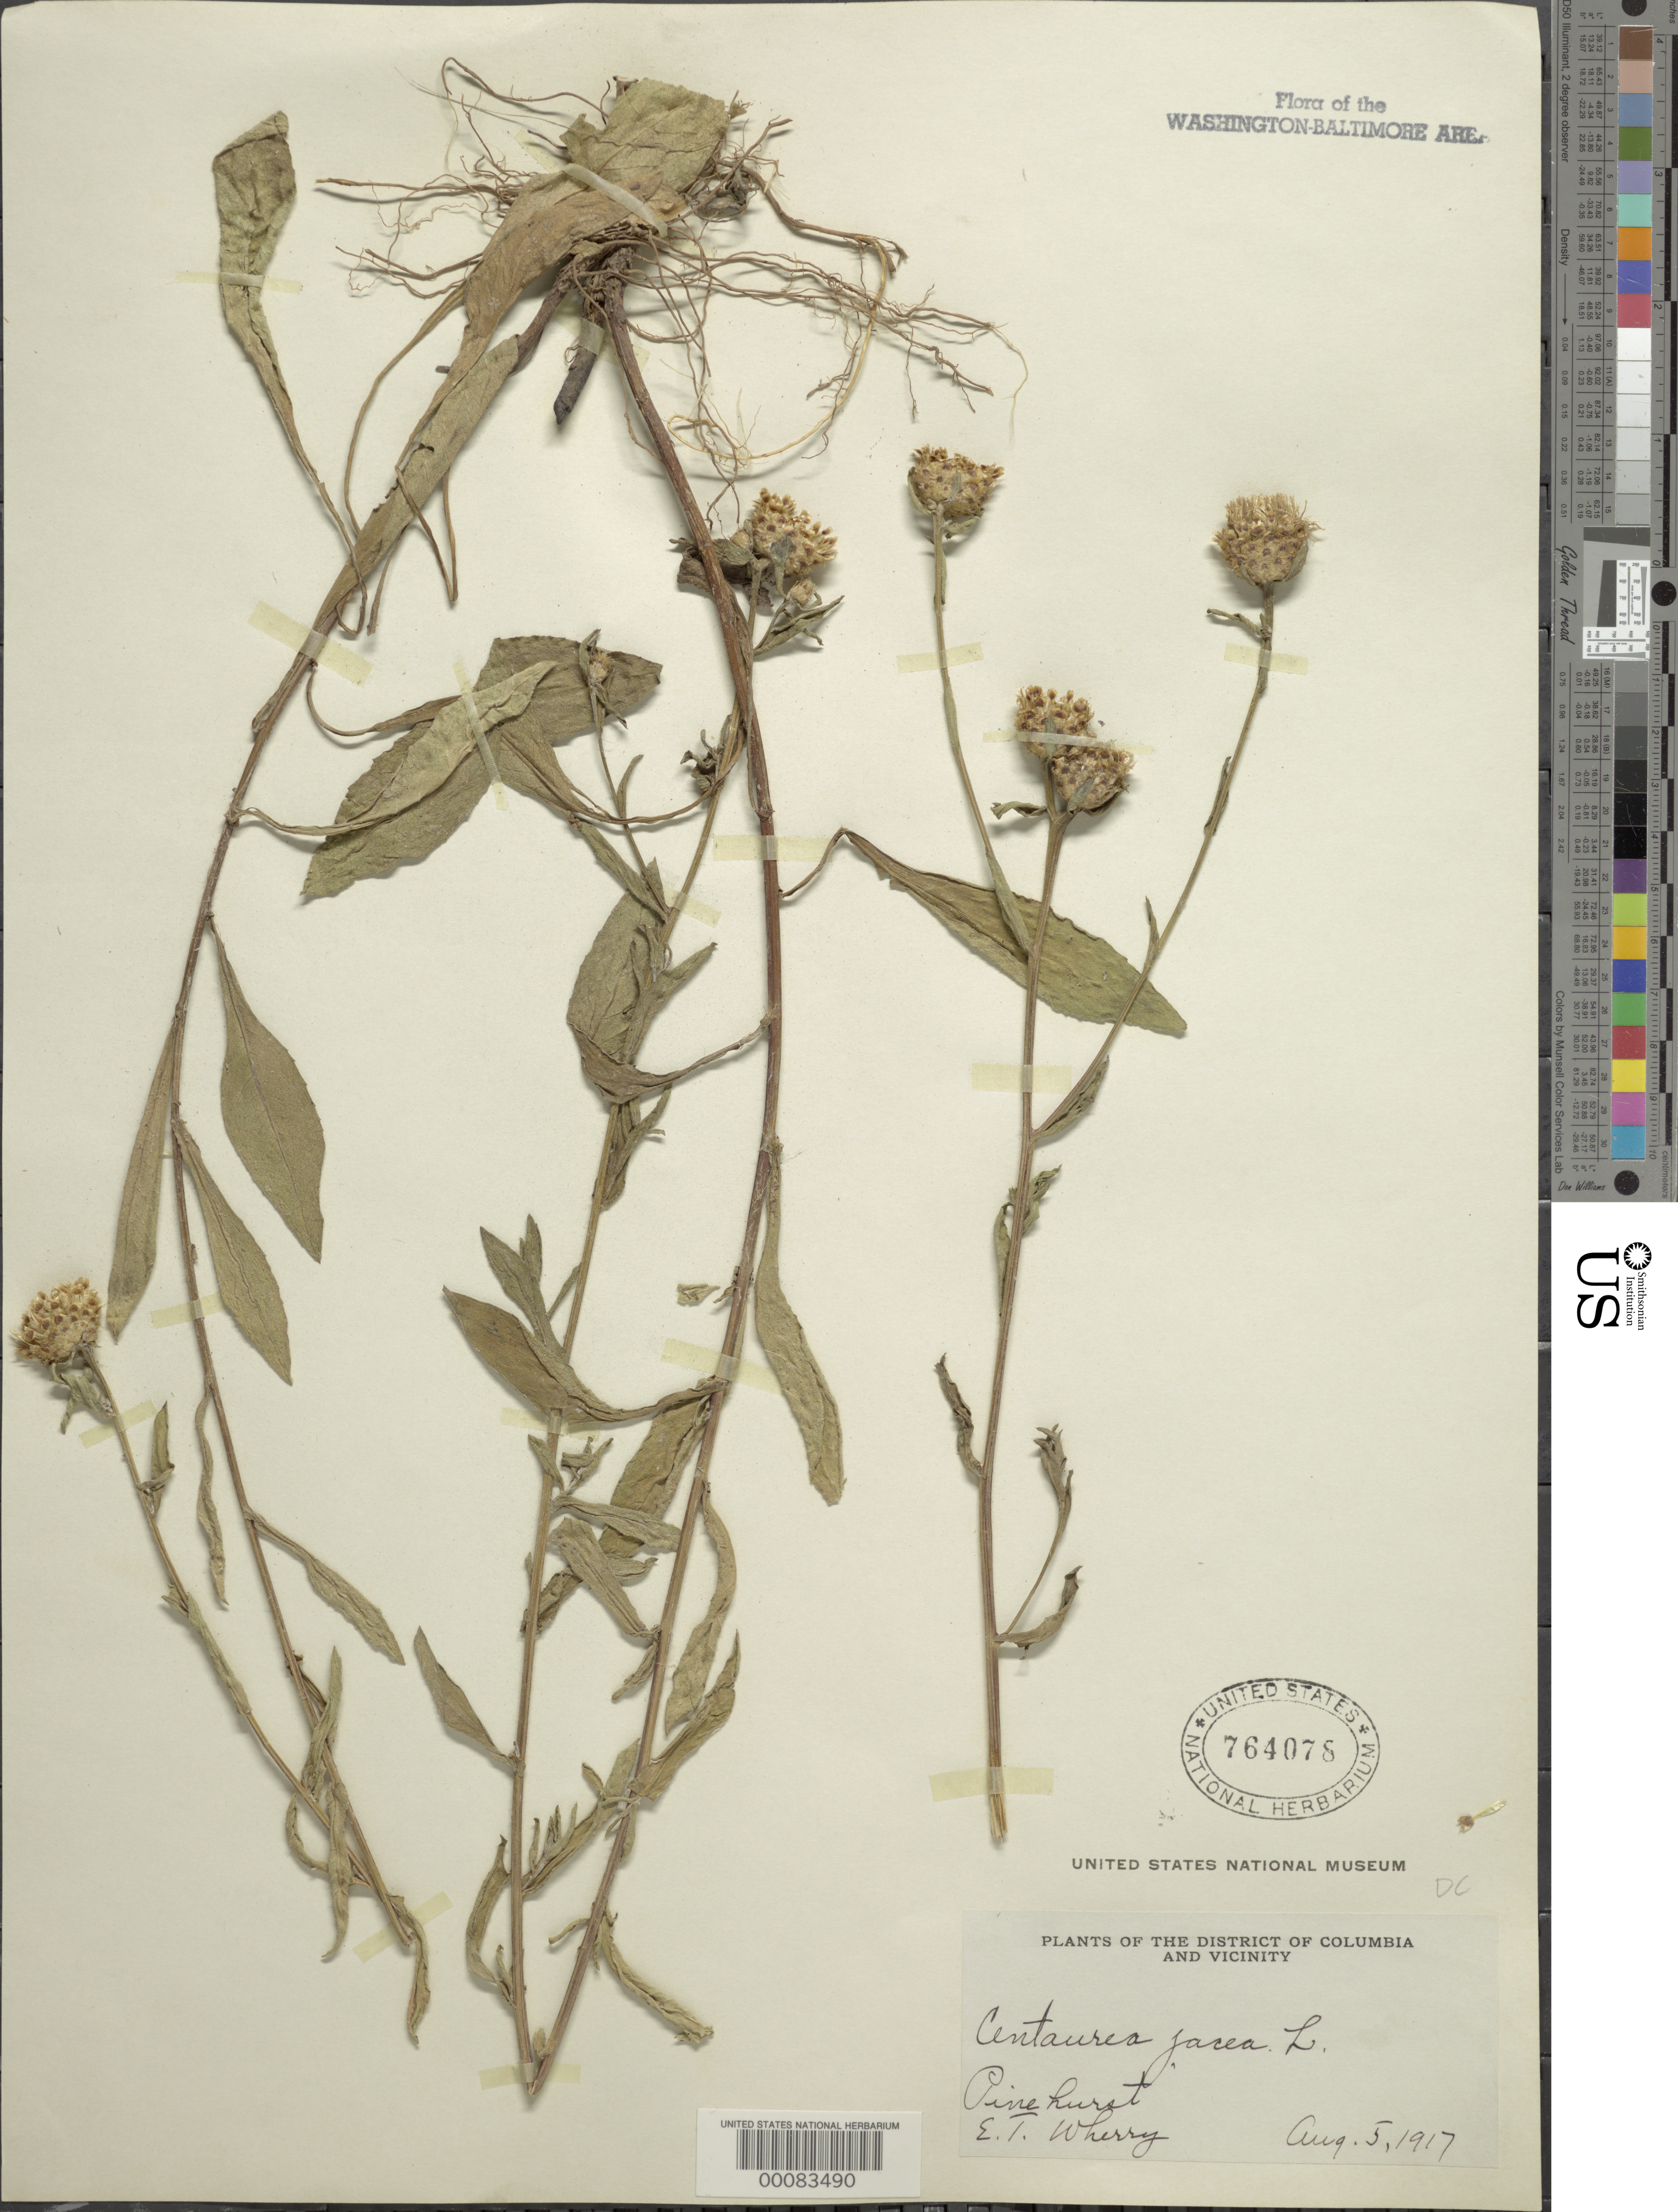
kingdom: Plantae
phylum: Tracheophyta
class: Magnoliopsida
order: Asterales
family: Asteraceae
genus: Centaurea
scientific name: Centaurea jacea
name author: L.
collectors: E. T. Wherry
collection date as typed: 05 Aug 1917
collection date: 1917-08-05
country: United States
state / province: District of Columbia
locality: Pinehurst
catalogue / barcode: US 764078